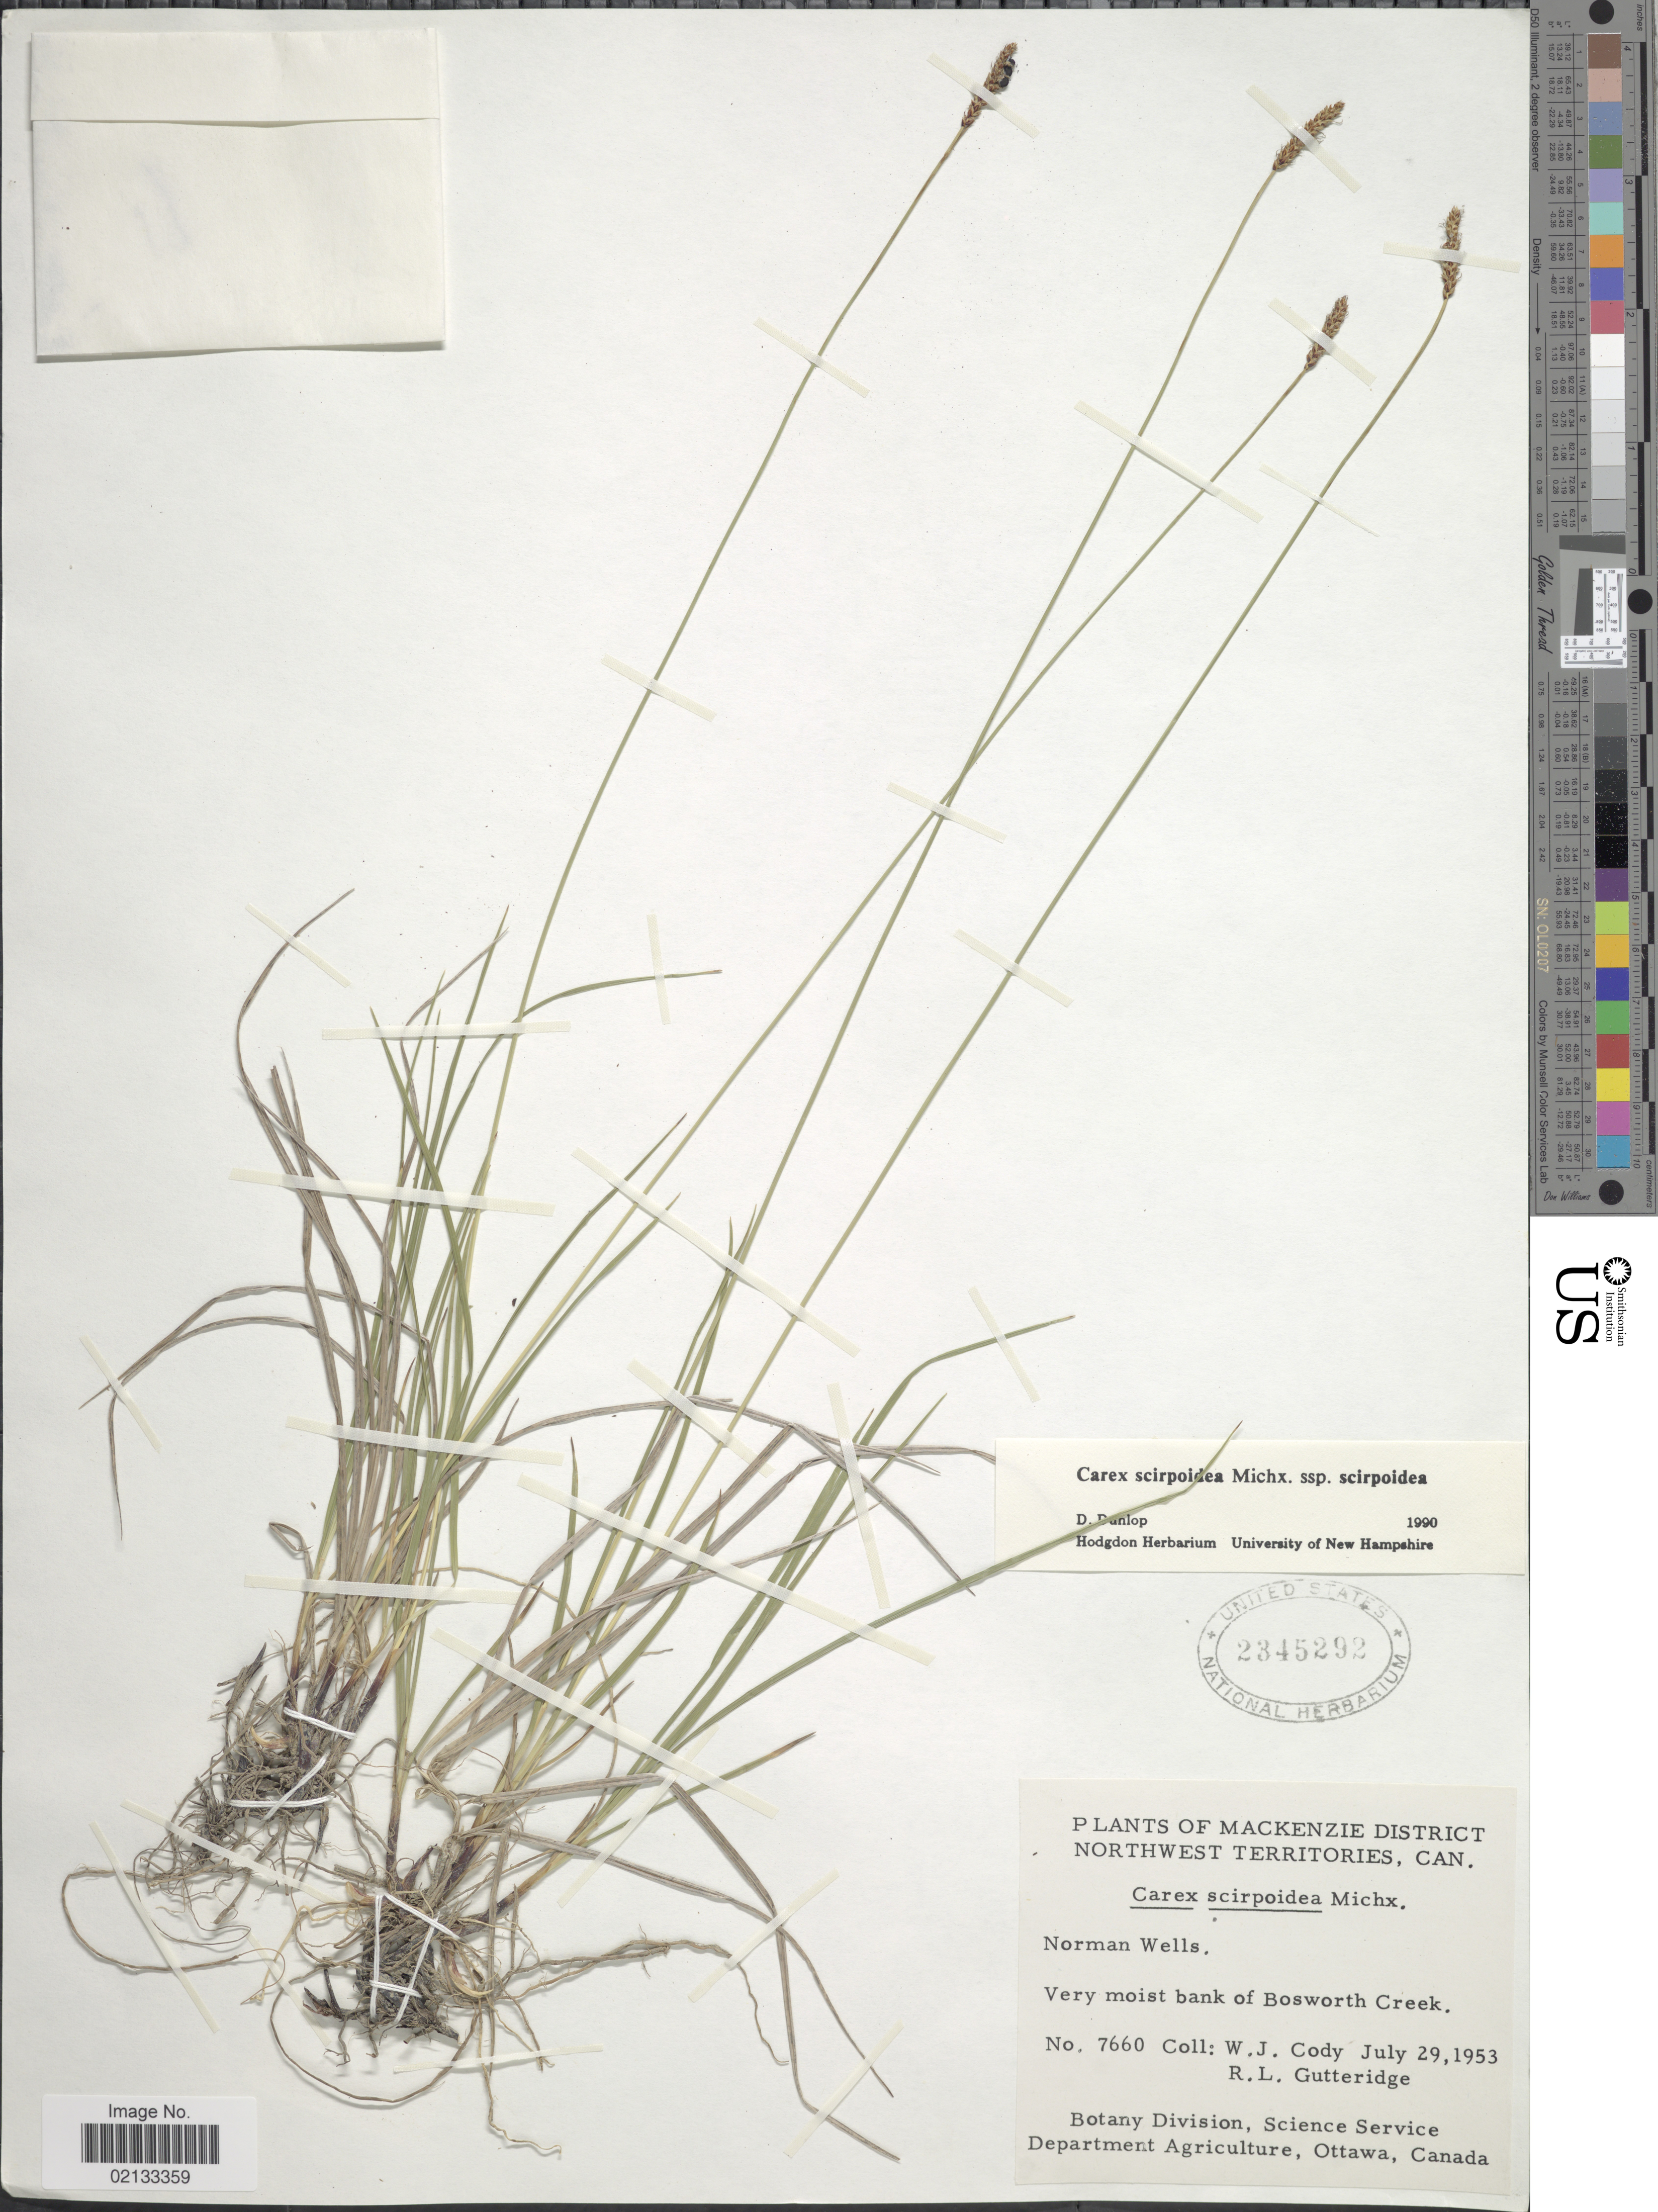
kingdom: Plantae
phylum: Tracheophyta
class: Liliopsida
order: Poales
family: Cyperaceae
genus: Carex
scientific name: Carex scirpoidea subsp. scirpoidea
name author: Michx.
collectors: W. Cody & R. Gutteridge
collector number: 7660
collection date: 1953-07-29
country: Canada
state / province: Northwest Territories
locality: Mackenzie District, Norman Wells, Very moist bank of Bosworth Creek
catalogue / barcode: US 2345292